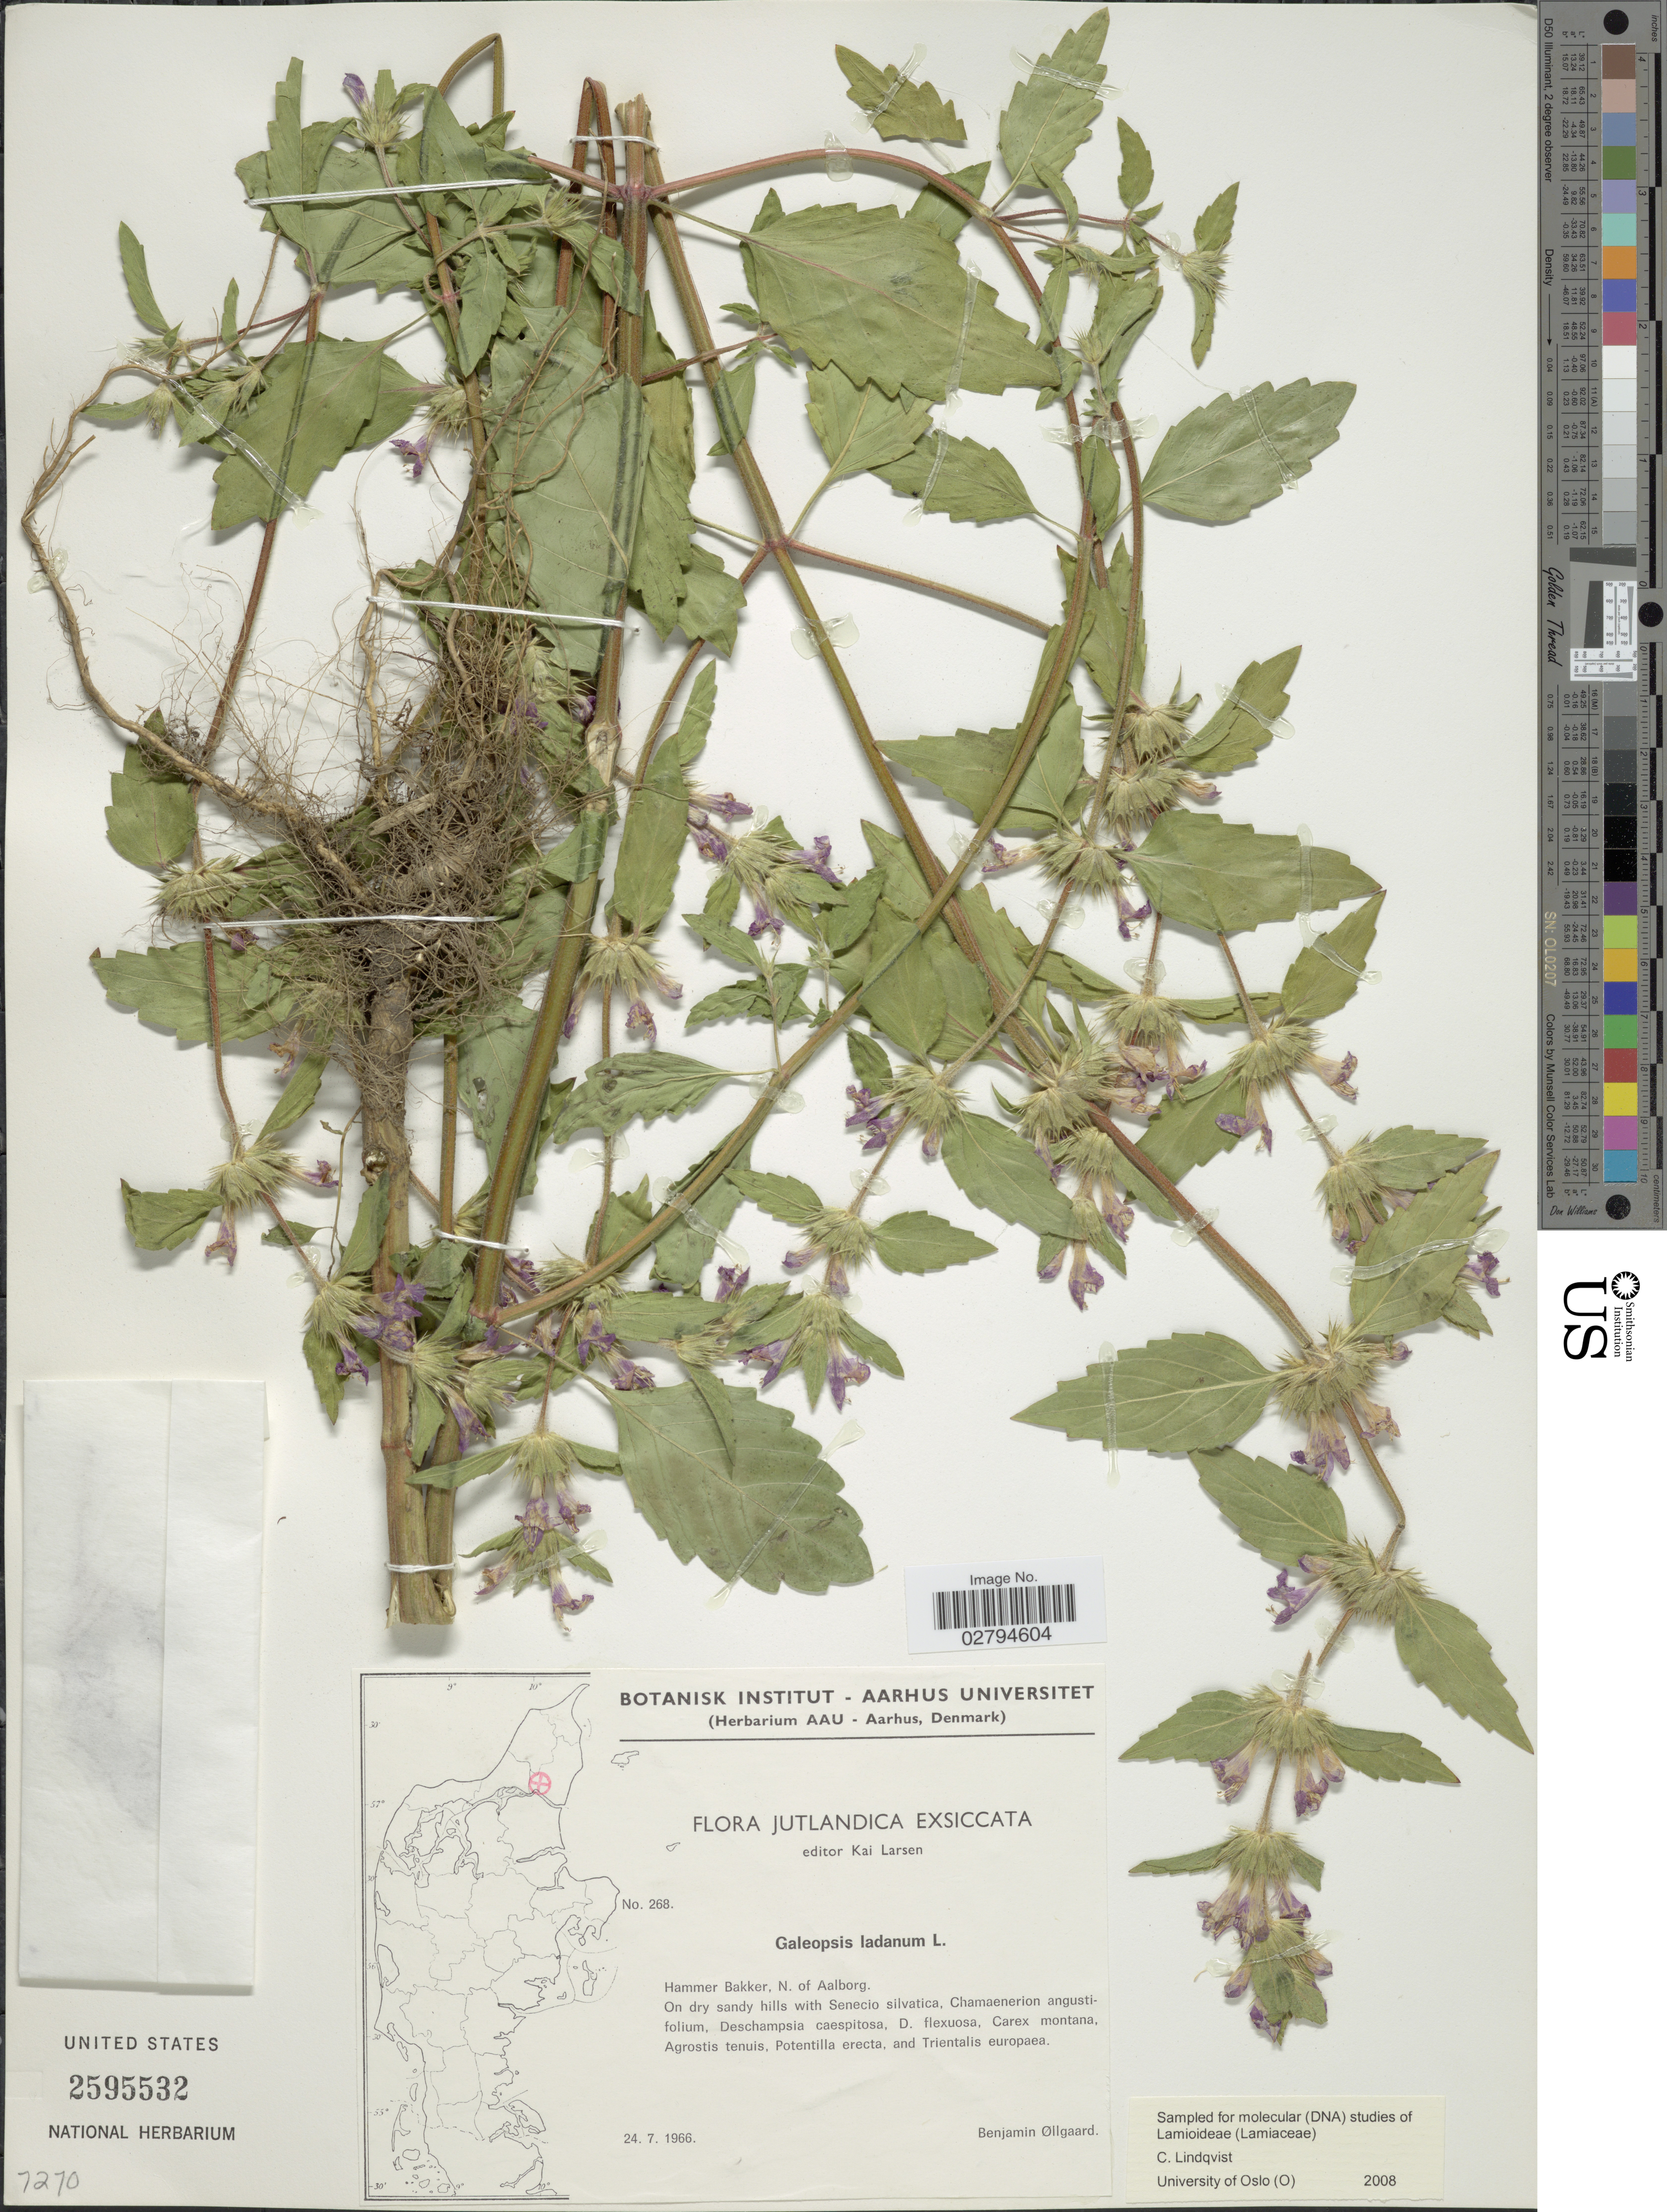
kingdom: Plantae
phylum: Tracheophyta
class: Magnoliopsida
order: Lamiales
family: Lamiaceae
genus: Galeopsis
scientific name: Galeopsis ladanum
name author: L.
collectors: B. Øllgaard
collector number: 268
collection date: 1966-07-24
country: Denmark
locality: Hammer Bakker, N. of Aalborg.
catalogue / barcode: US 2595532